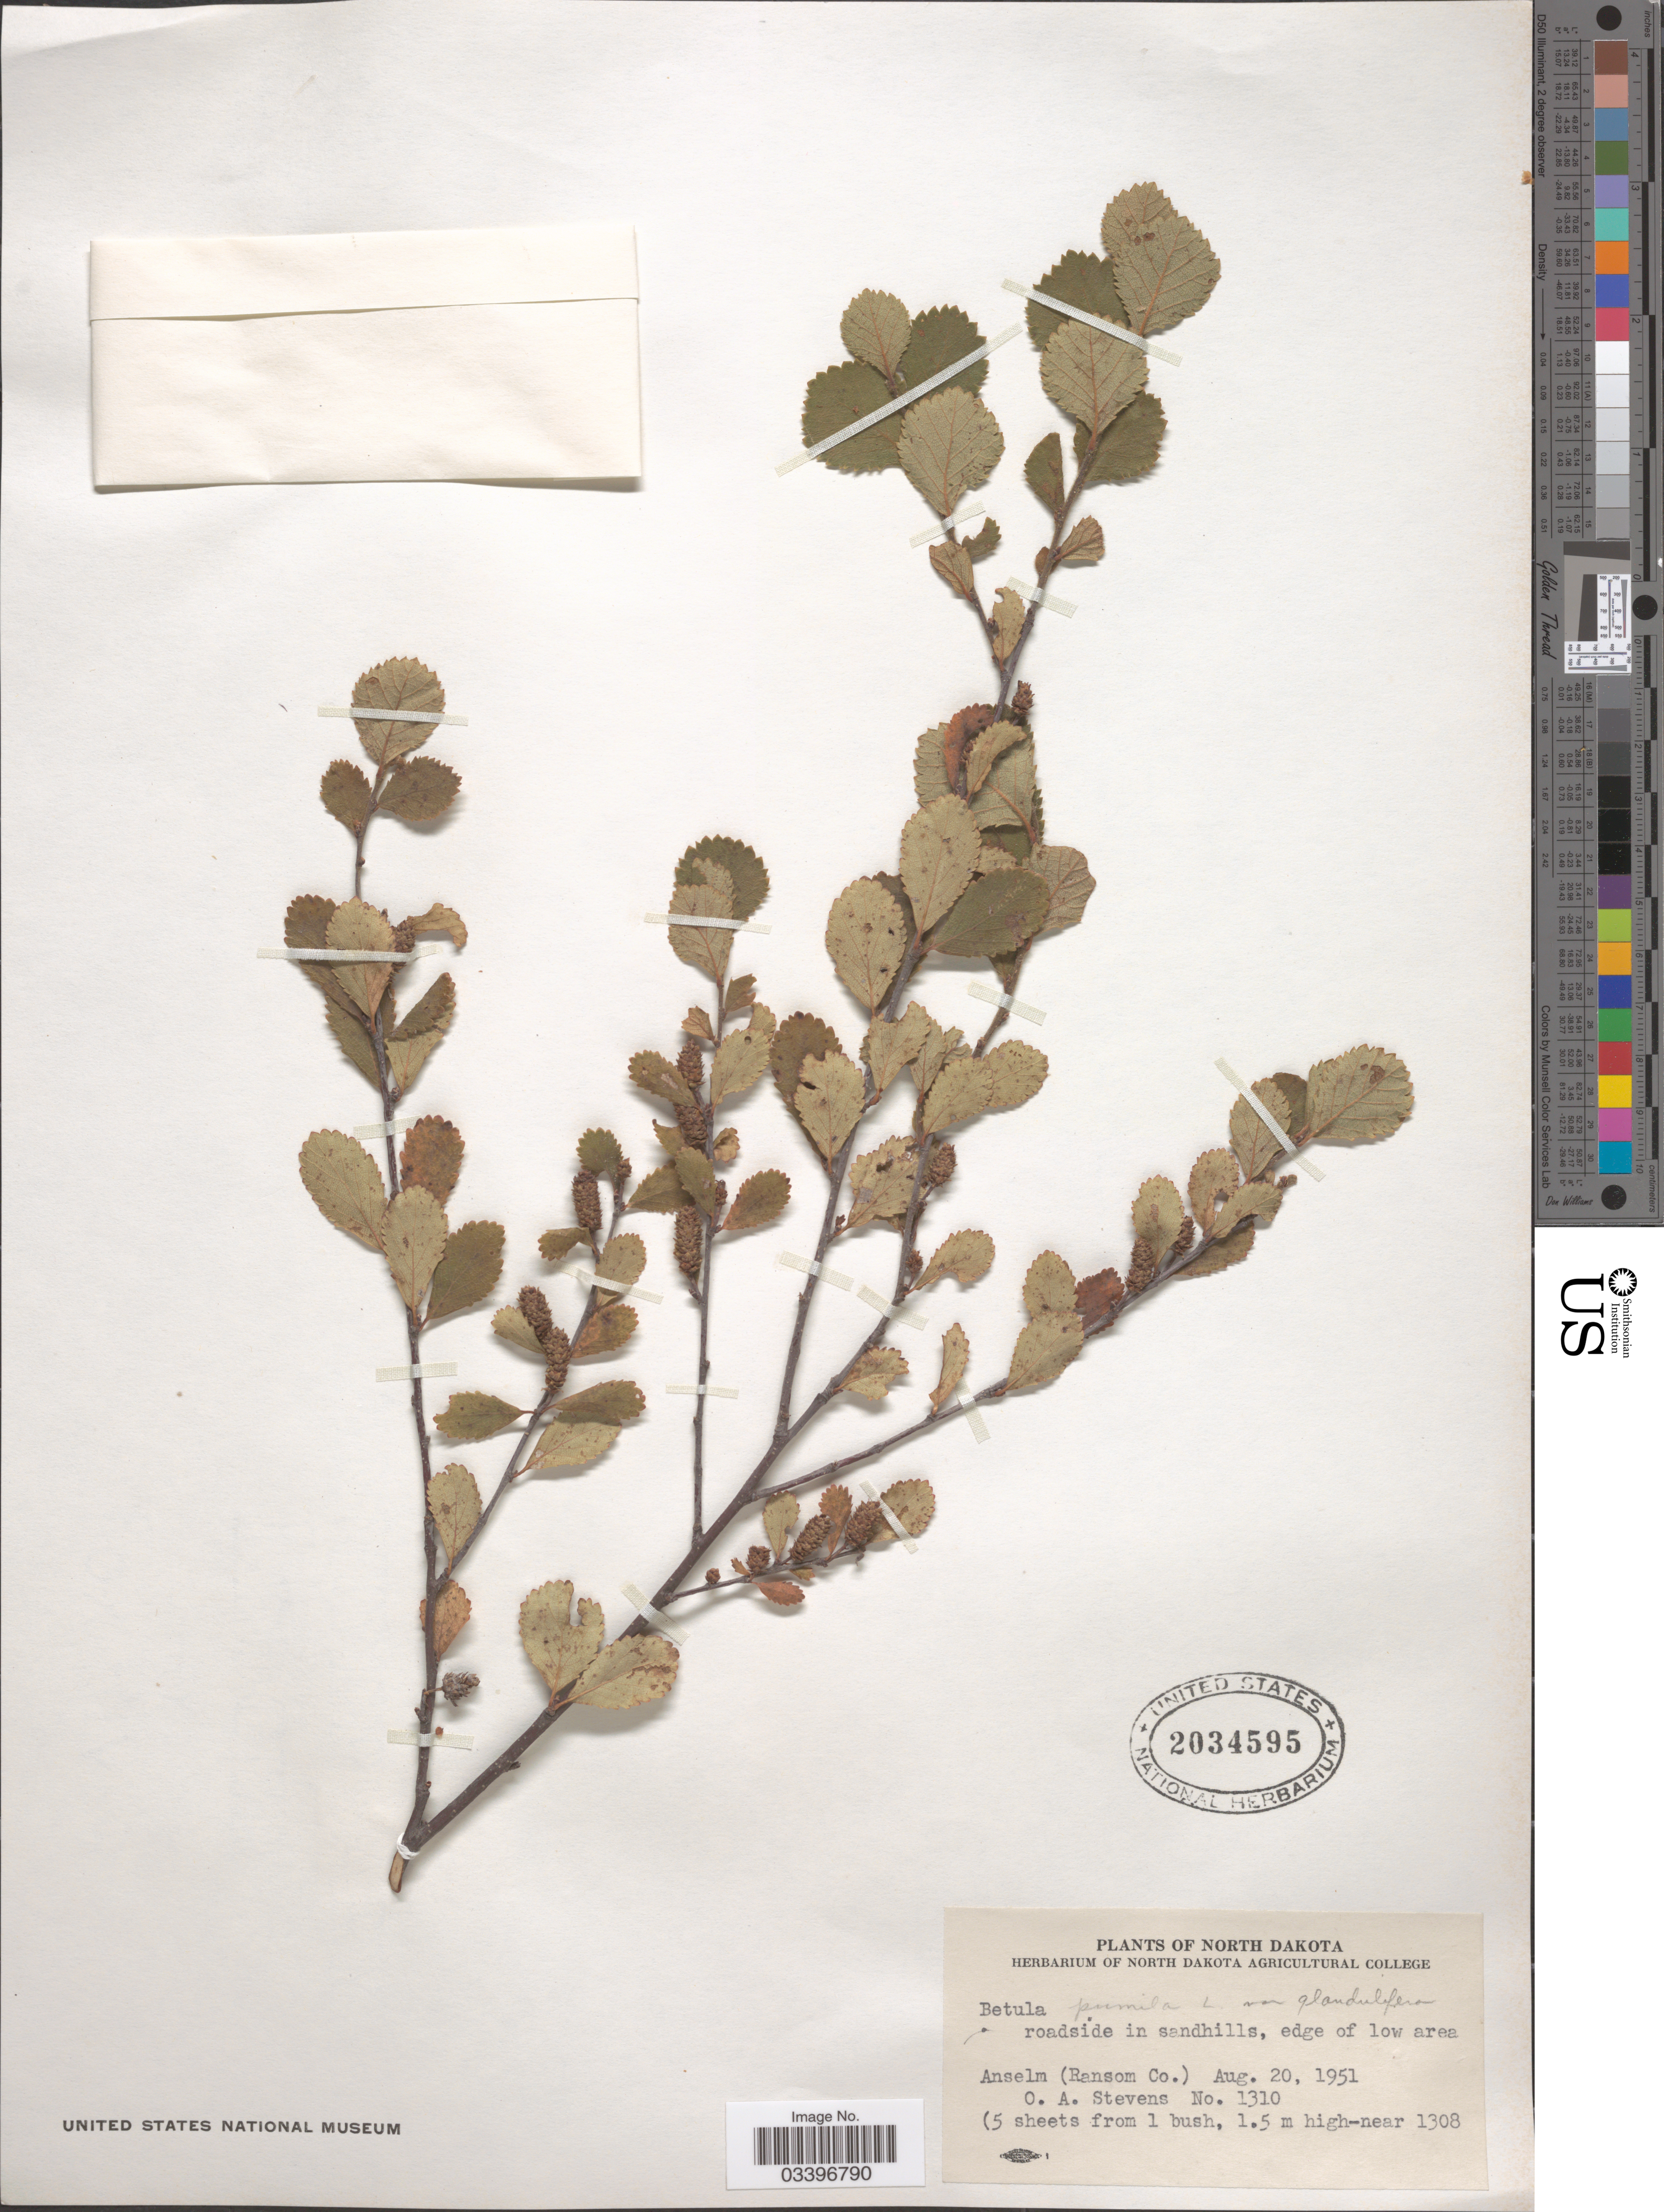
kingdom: Plantae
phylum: Tracheophyta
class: Magnoliopsida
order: Fagales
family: Betulaceae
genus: Betula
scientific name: Betula pumila var. glandulifera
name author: Regel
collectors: O. A. Stevens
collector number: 1310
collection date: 1951-08-20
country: United States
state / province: North Dakota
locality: Anselm (Ransom Co).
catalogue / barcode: US 2034595